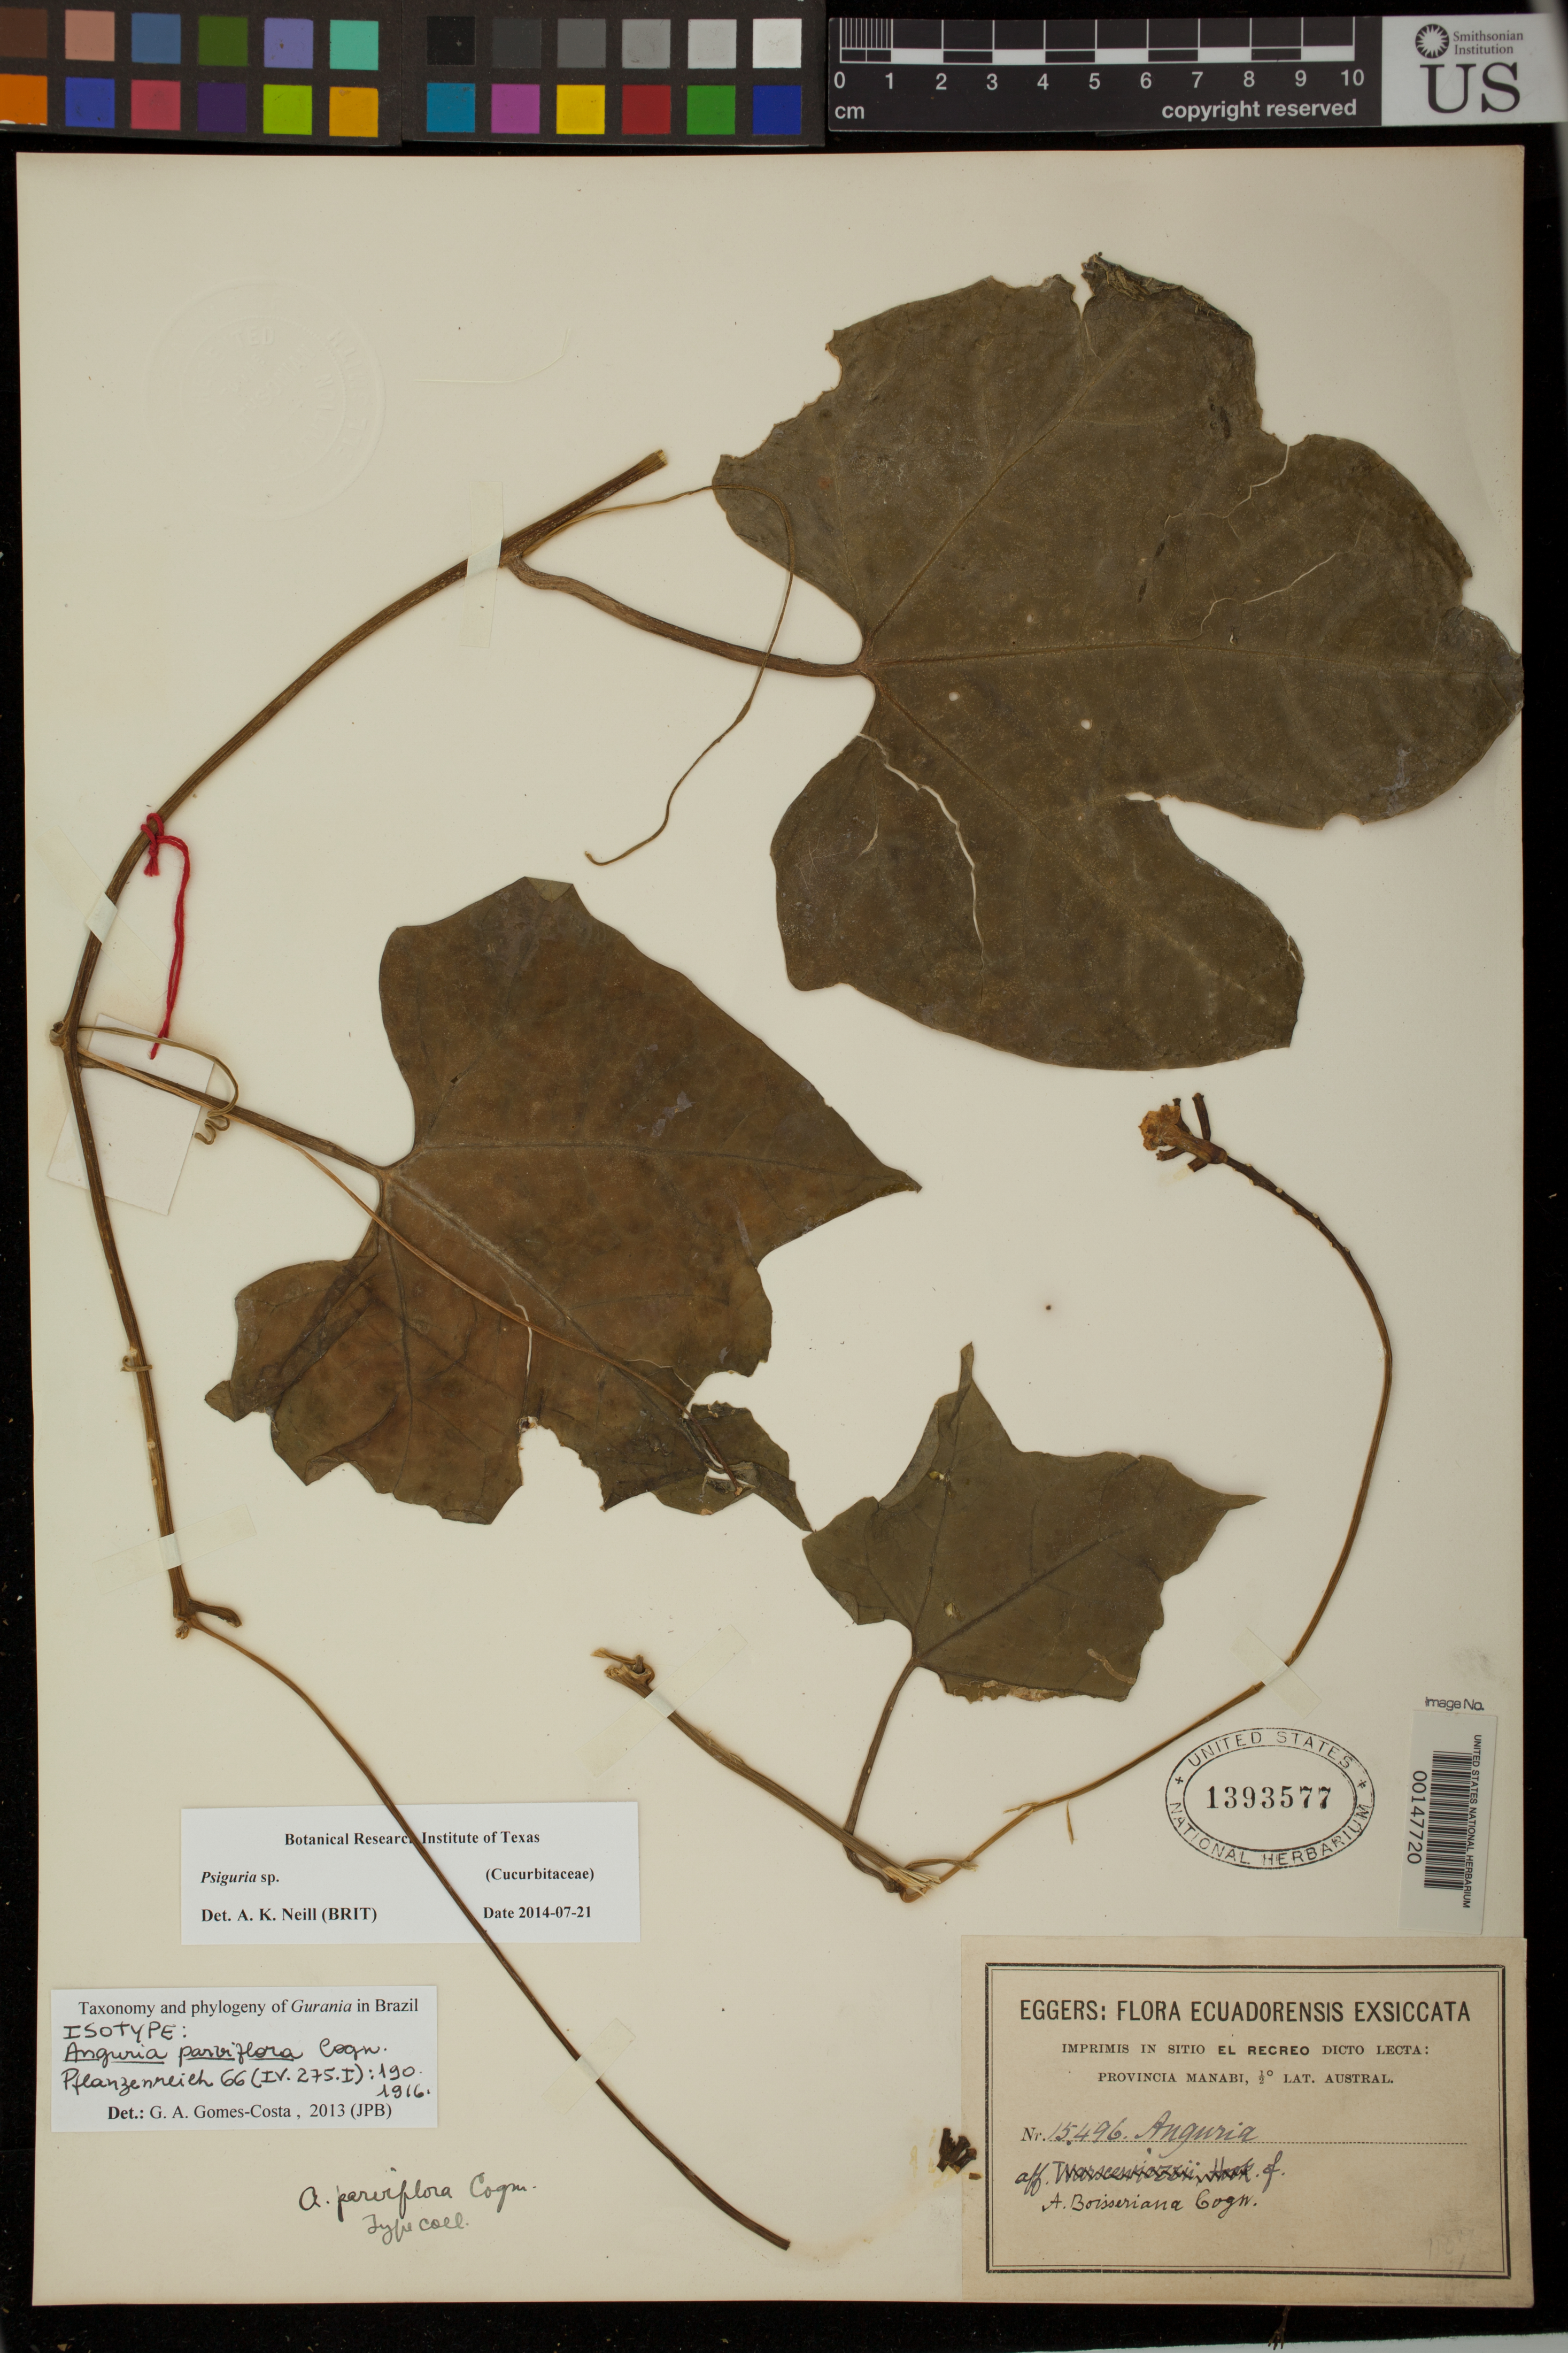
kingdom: Plantae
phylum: Tracheophyta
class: Magnoliopsida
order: Cucurbitales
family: Cucurbitaceae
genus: Anguria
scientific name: Anguria parviflora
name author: Cogn.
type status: Isotype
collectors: H. F. A. von Eggers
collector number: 15496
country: Ecuador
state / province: Manabí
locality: El recreo.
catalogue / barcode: US 1393577